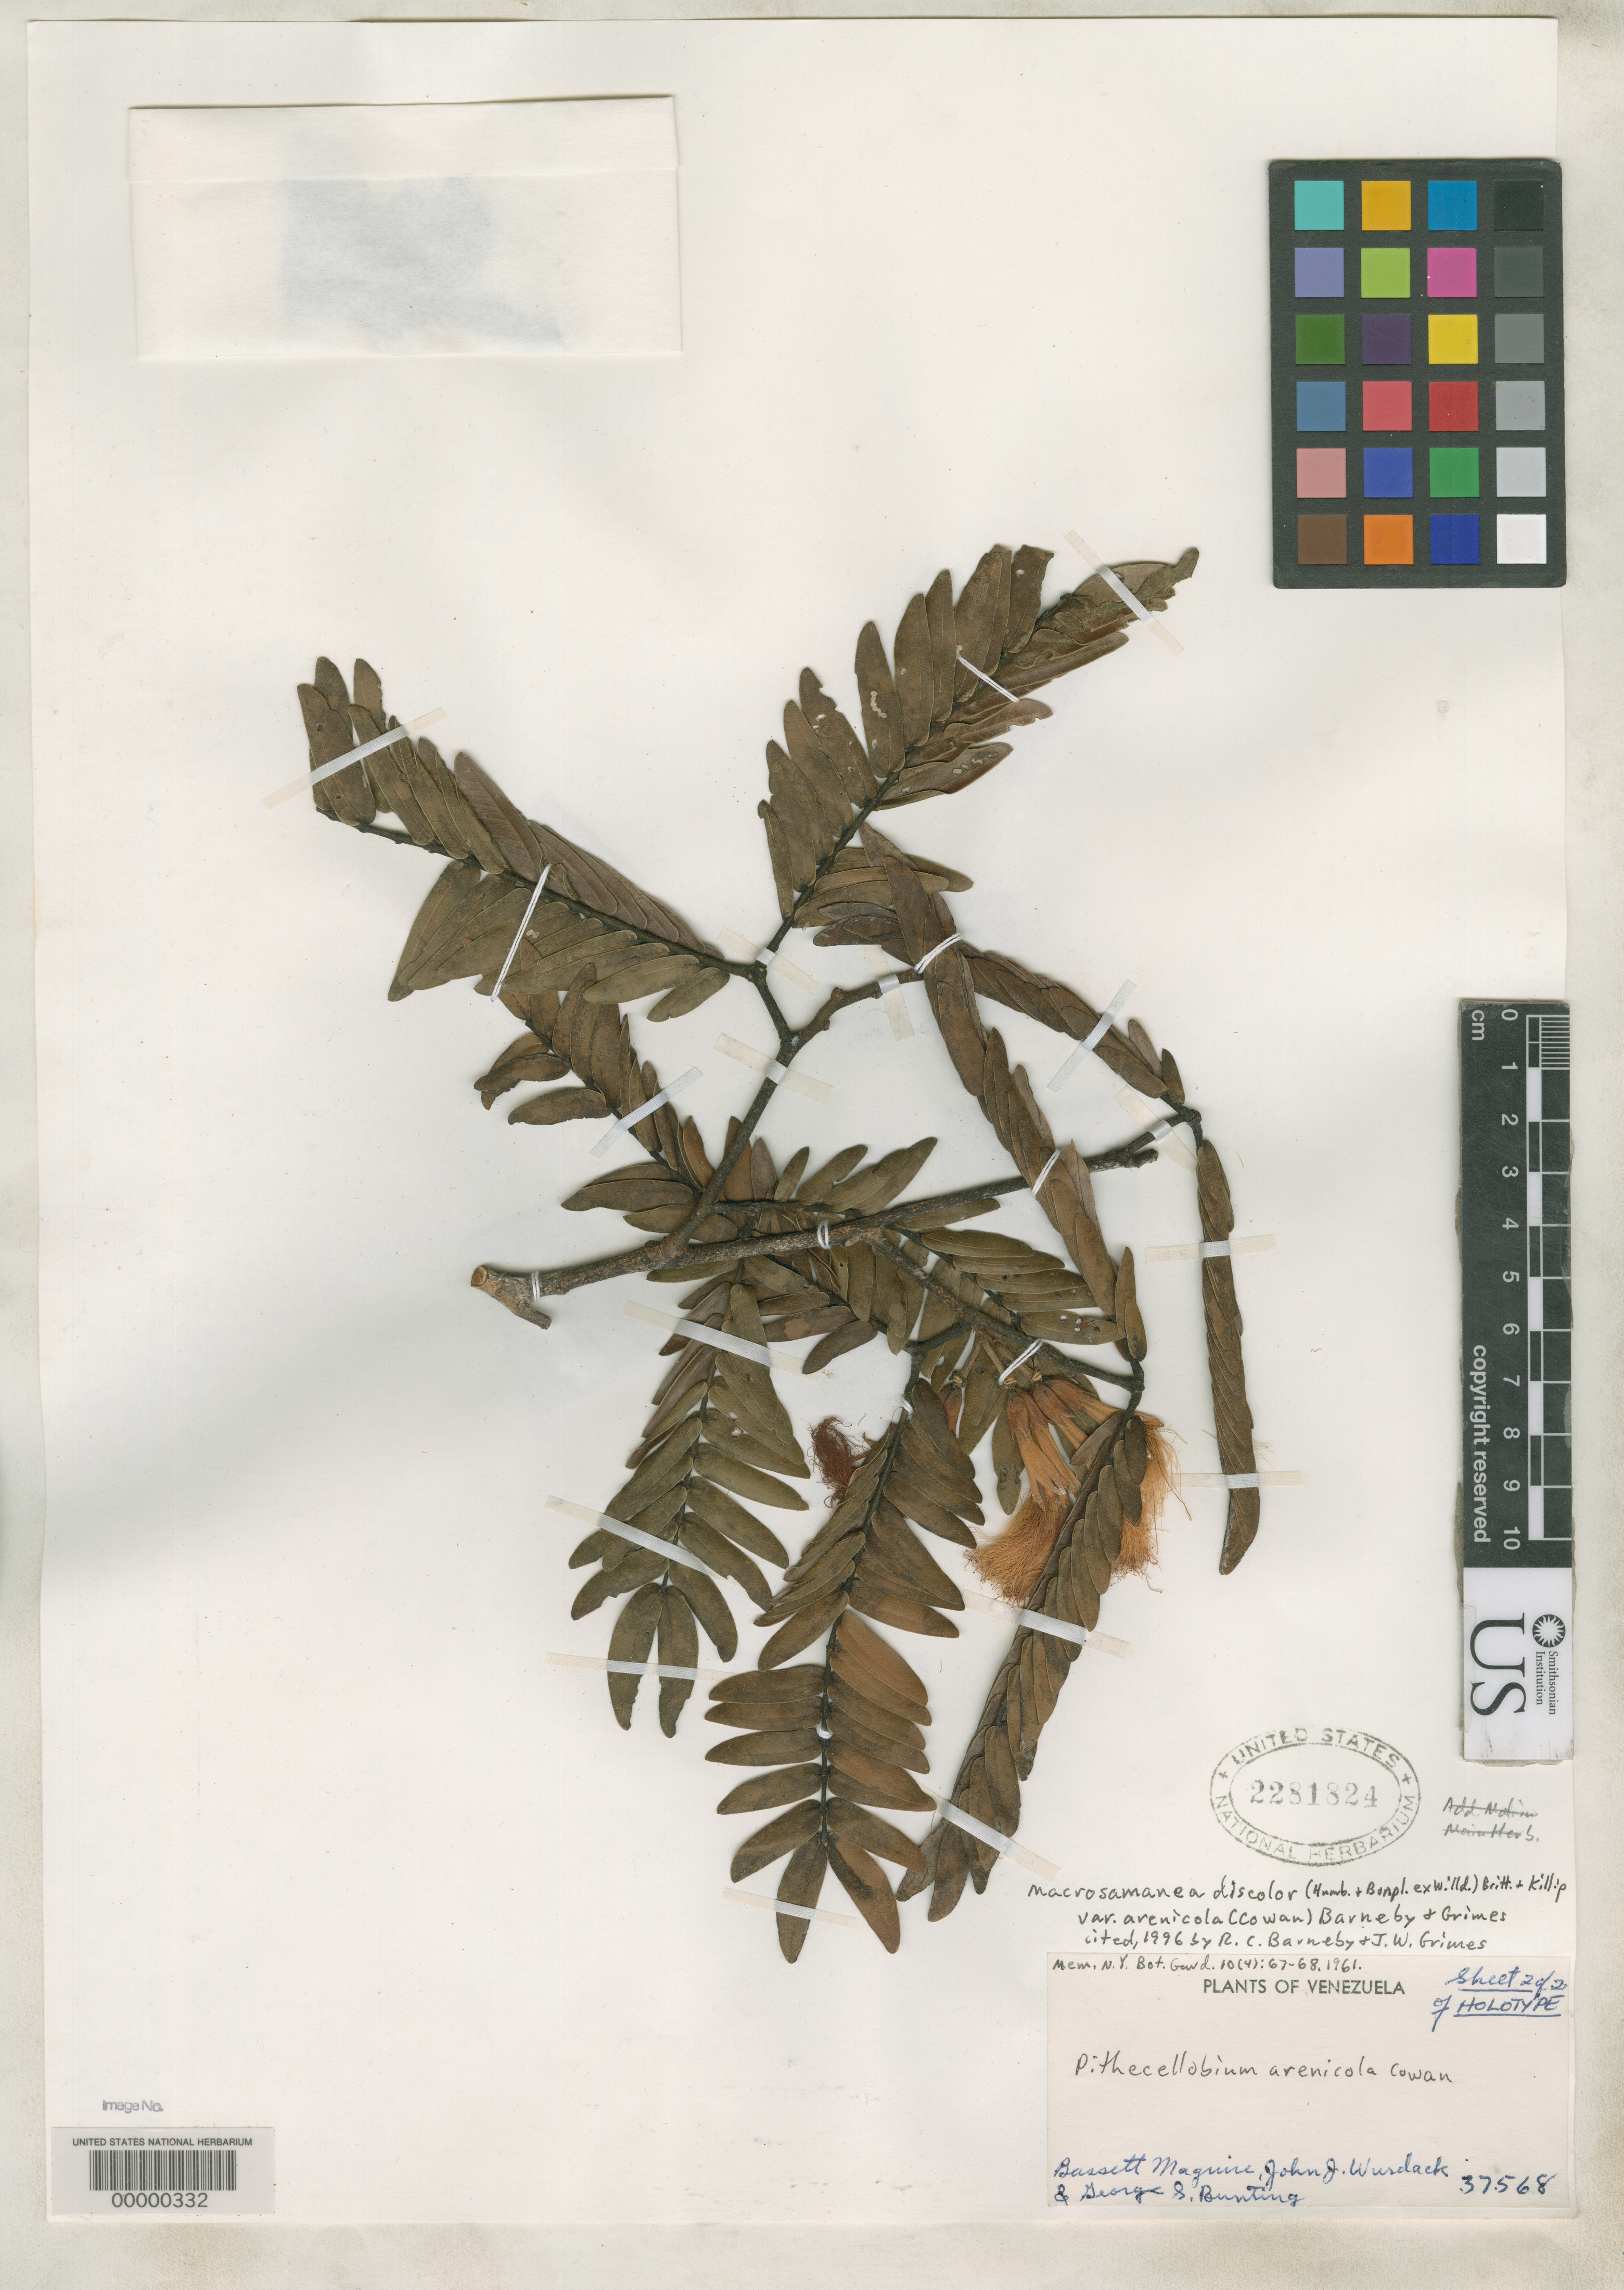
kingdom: Plantae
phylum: Tracheophyta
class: Magnoliopsida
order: Fabales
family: Fabaceae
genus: Pithecellobium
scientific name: Pithecellobium arenicola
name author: R.S. Cowan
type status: Holotype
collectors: B. Maguire, J. J. Wurdack & G. S. Bunting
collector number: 37568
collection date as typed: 07 Feb 1954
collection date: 1954-02-07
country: Venezuela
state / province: Amazonas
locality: Rio Pacimoni.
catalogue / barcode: US 2281824